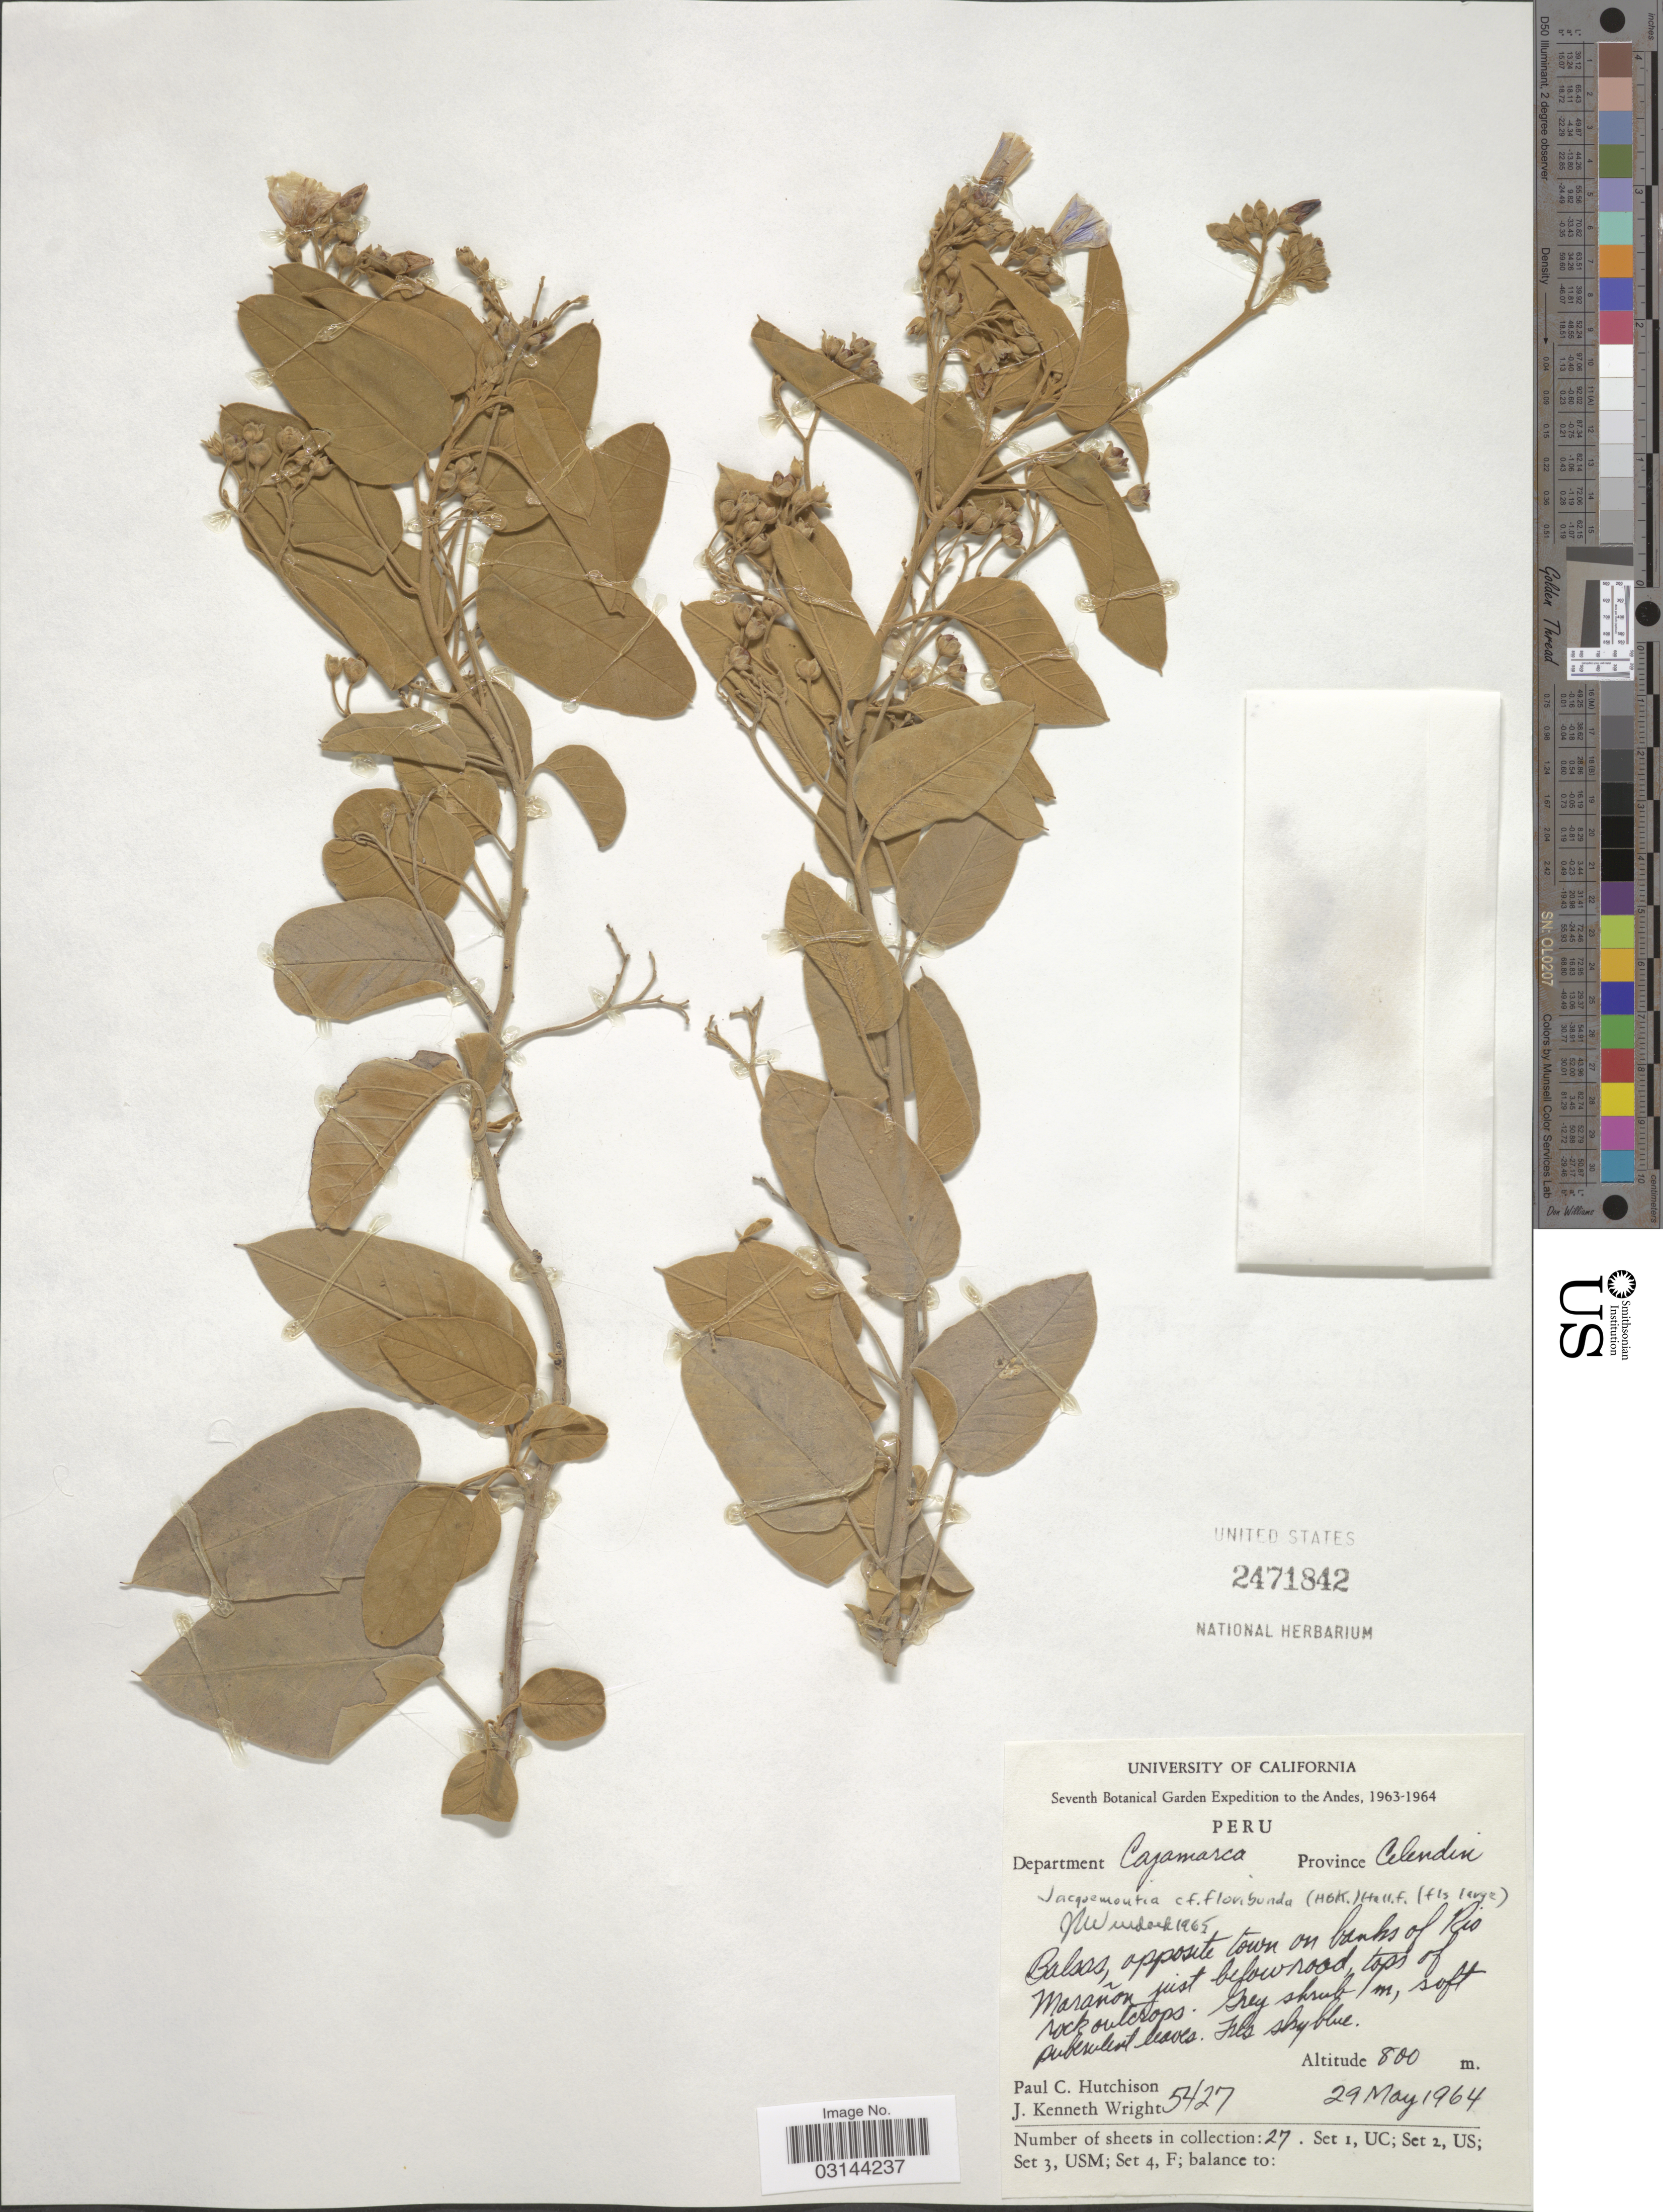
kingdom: Plantae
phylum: Tracheophyta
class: Magnoliopsida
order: Solanales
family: Convolvulaceae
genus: Jacquemontia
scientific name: Jacquemontia floribunda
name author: (Kunth) Hallier f.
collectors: P. C. Hutchison & J. K. Wright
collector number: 5427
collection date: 1964-05-29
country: Peru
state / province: Cajamarca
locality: Andes, Department Cajamarca, Province Celendin, Balsas, opposite town on banks of Rio Marañon just below road, tops of outcrops.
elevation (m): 800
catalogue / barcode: US 2471842